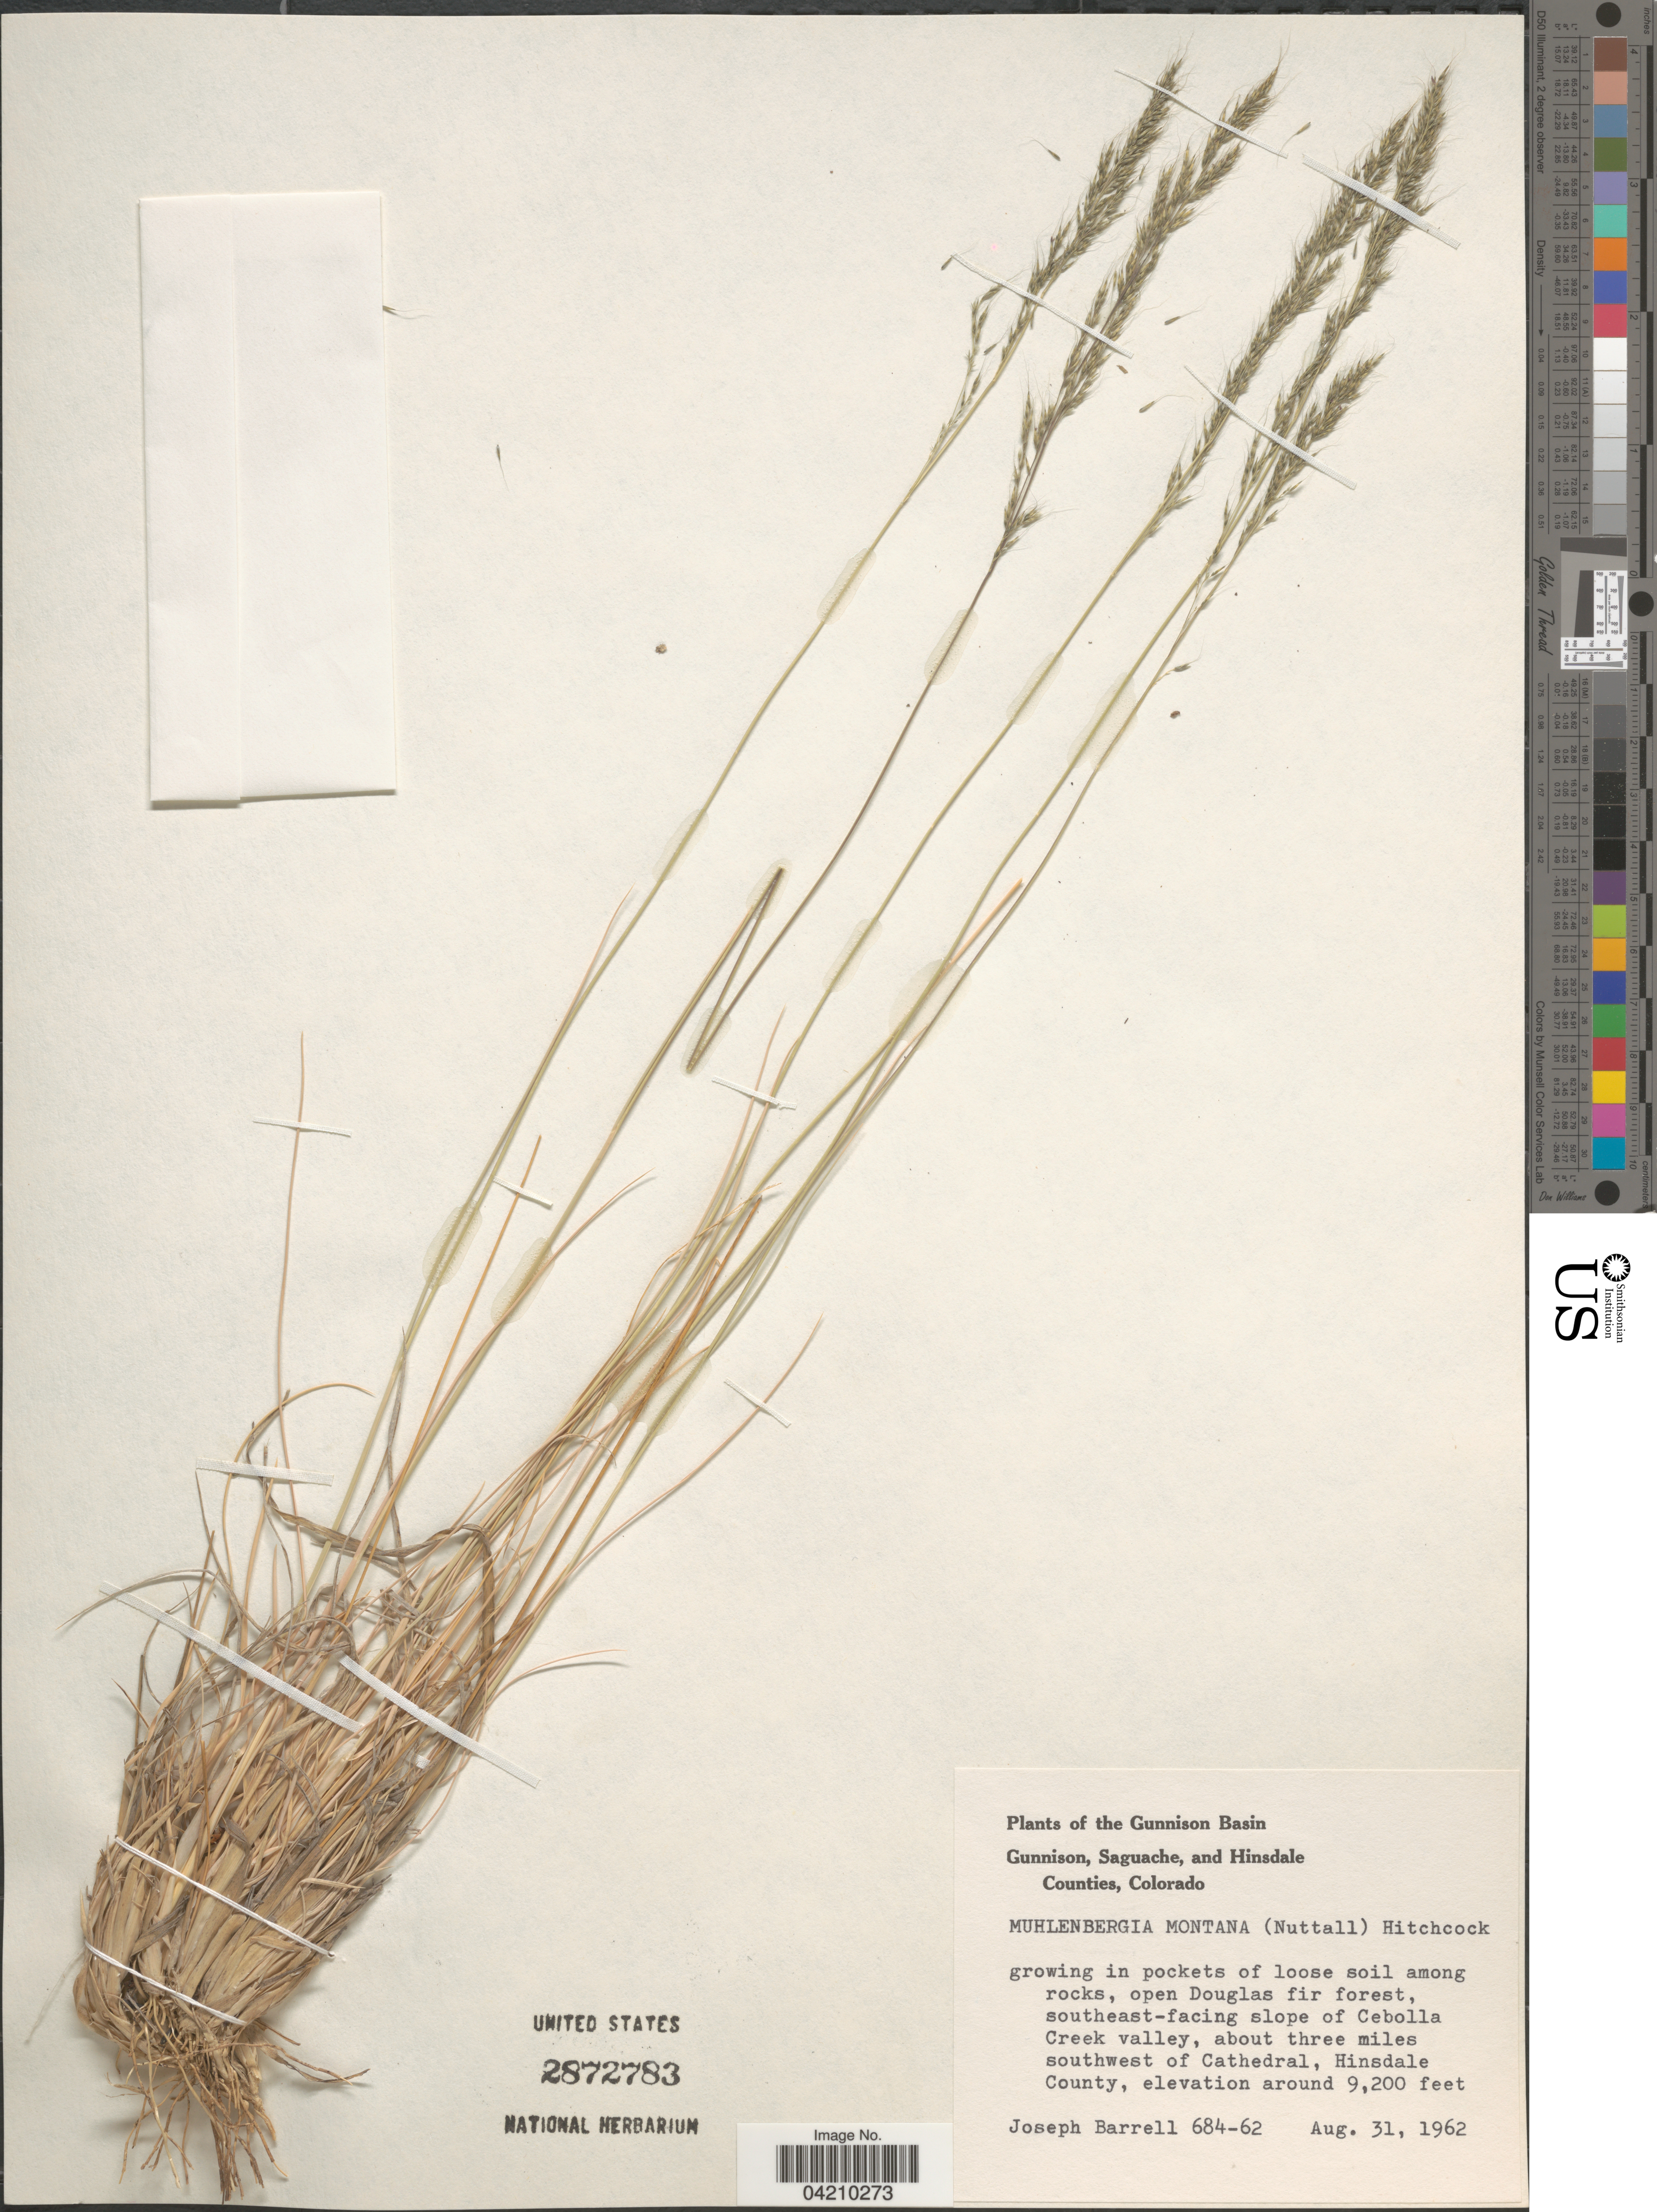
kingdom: Plantae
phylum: Tracheophyta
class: Liliopsida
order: Poales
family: Poaceae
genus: Muhlenbergia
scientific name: Muhlenbergia montana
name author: (Nutt.) Hitchc.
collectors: J. Barrell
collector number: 684-62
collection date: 1962-08-31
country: United States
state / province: Colorado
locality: The Gunnison Basin. Growing in pockets of loose soil among rocks, open Douglas fir forest, southeast-facing slope of Cebolla Creek valley, about three miles southwest of Cathedral, Hinsdale County.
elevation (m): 2804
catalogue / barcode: US 2872783